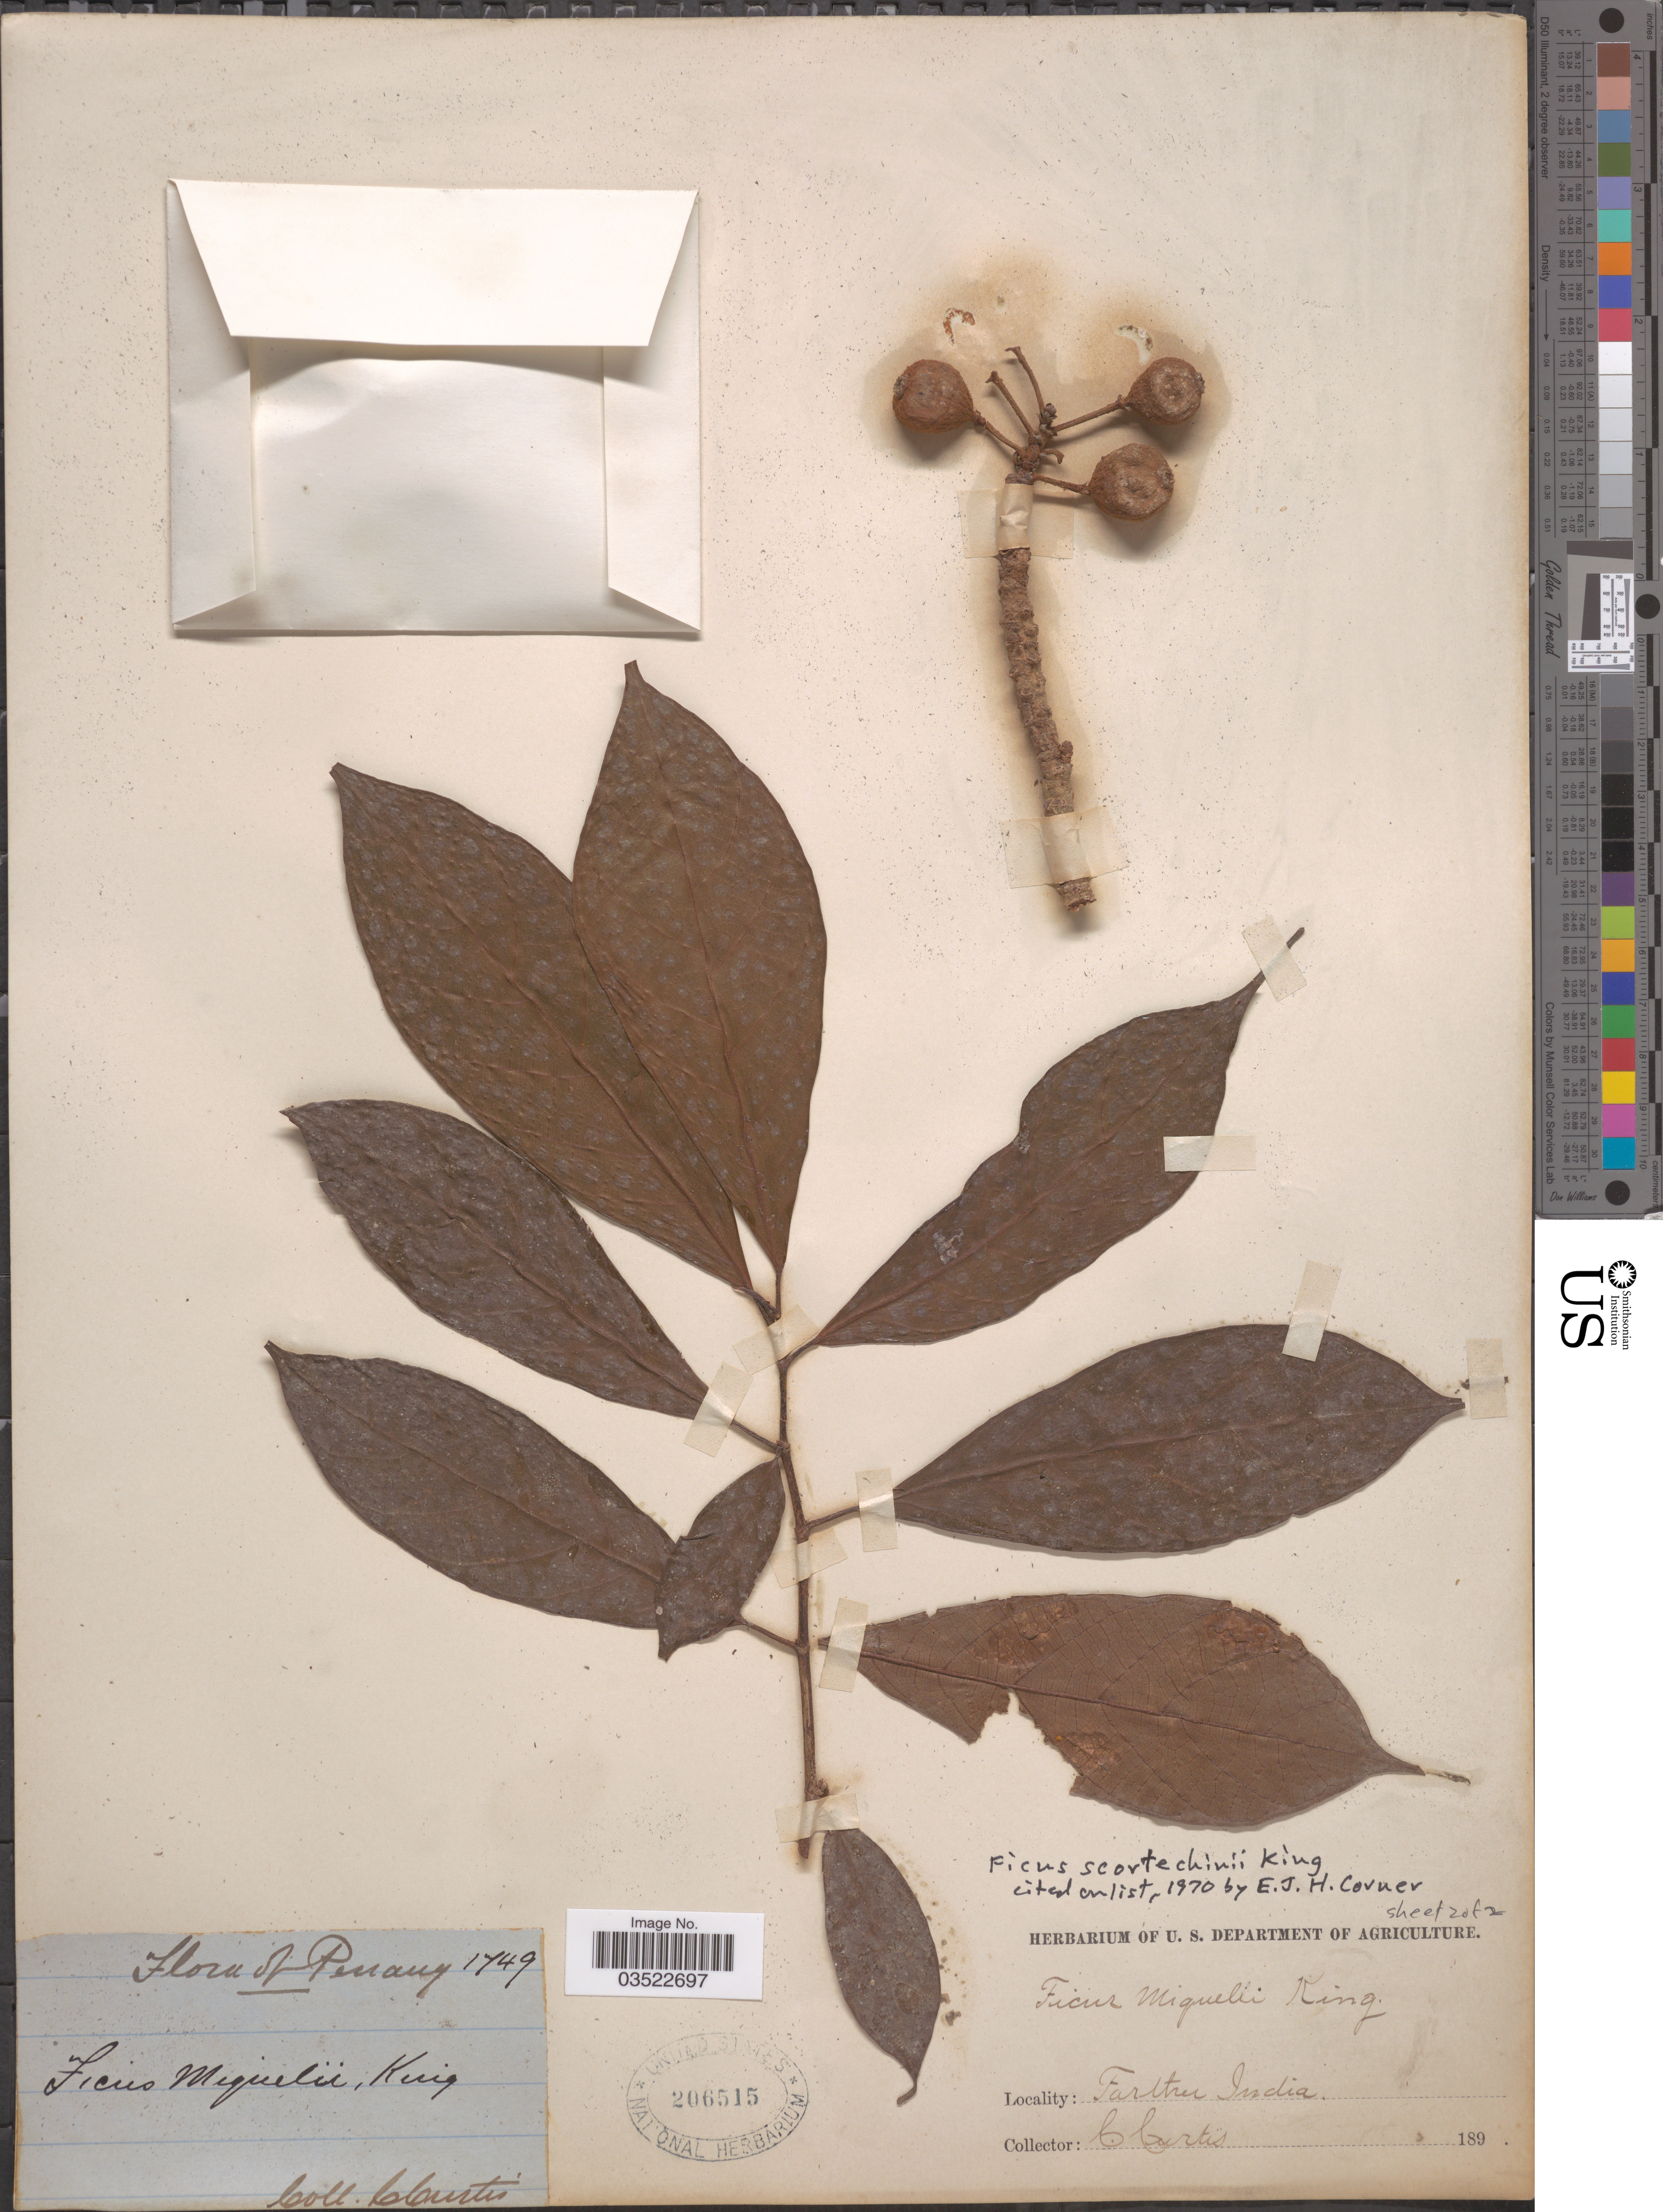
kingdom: Plantae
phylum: Tracheophyta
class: Magnoliopsida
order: Rosales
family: Moraceae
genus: Ficus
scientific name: Ficus scortechinii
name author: King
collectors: C. Curtis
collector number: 1749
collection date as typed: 189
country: Malaysia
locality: Father India. Penang.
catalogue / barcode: US 206515